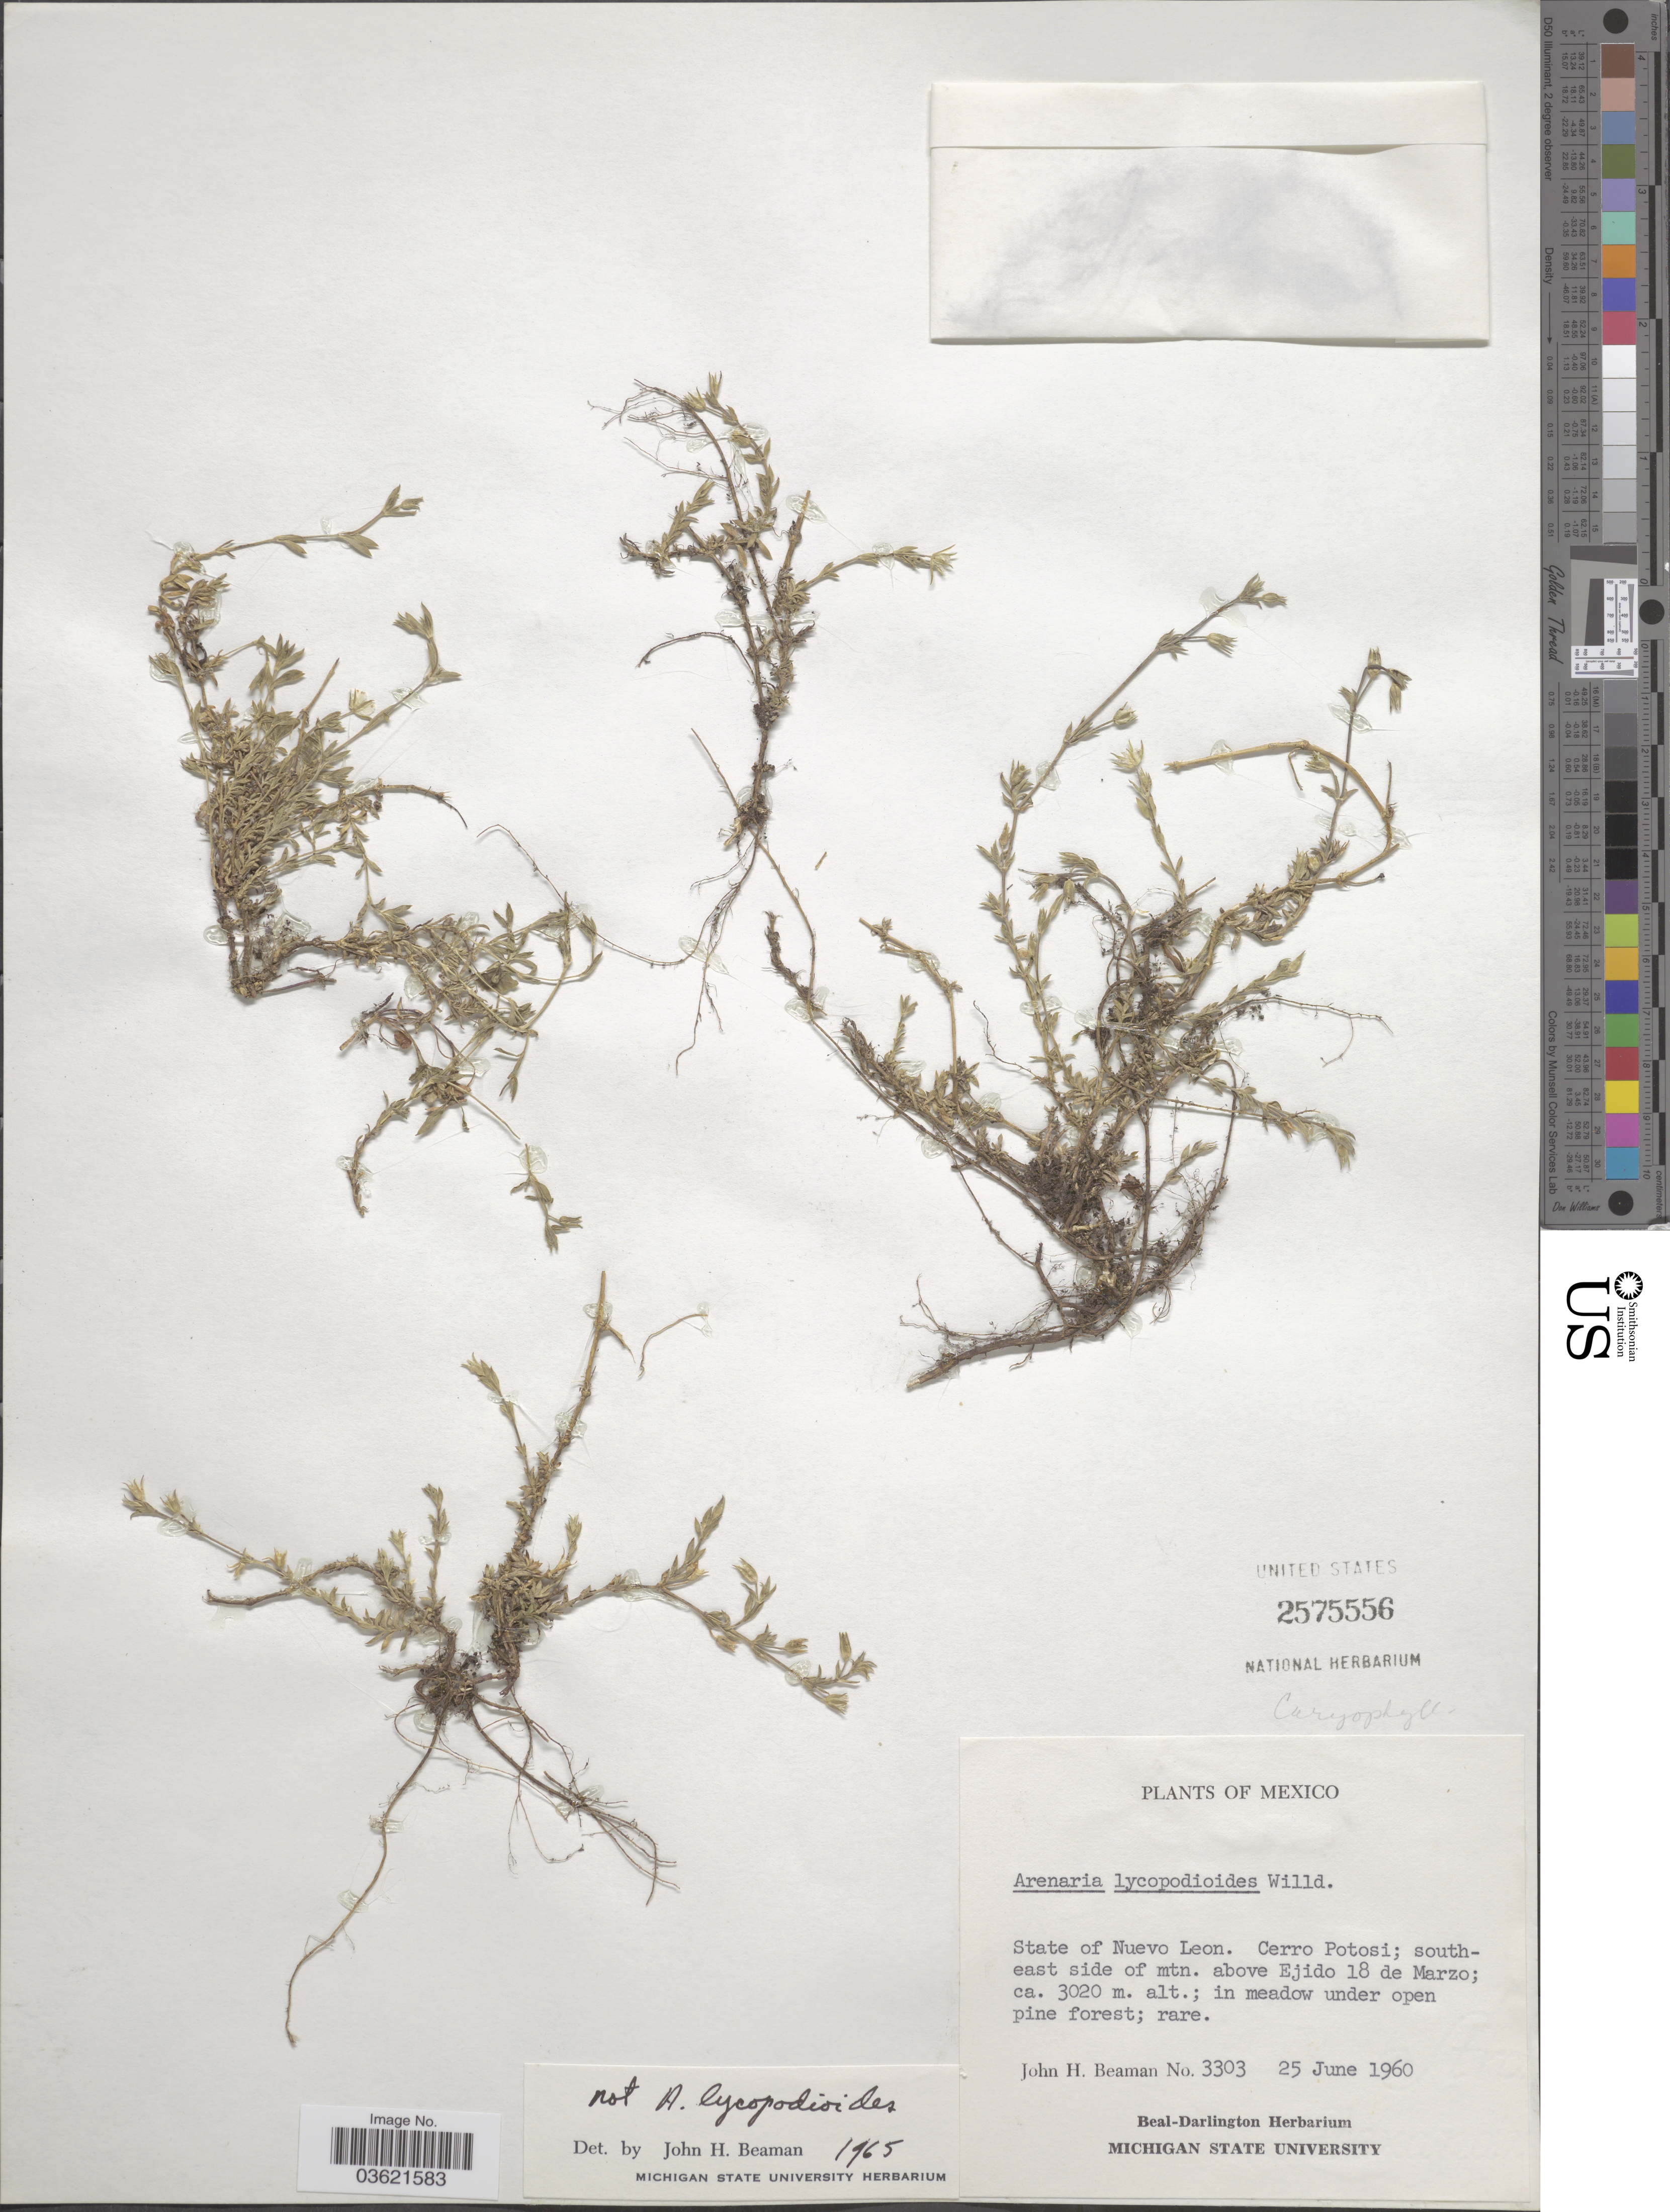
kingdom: Plantae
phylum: Tracheophyta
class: Magnoliopsida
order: Caryophyllales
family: Caryophyllaceae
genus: Arenaria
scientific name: Arenaria lycopodioides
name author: Willd. ex Schltdl.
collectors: J. H. Beaman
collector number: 3303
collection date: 1960-06-25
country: Mexico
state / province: Nuevo León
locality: Cerro Potosi; south-east side of mtn. above Ejido 18 de marzo.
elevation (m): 3020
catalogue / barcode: US 2575556